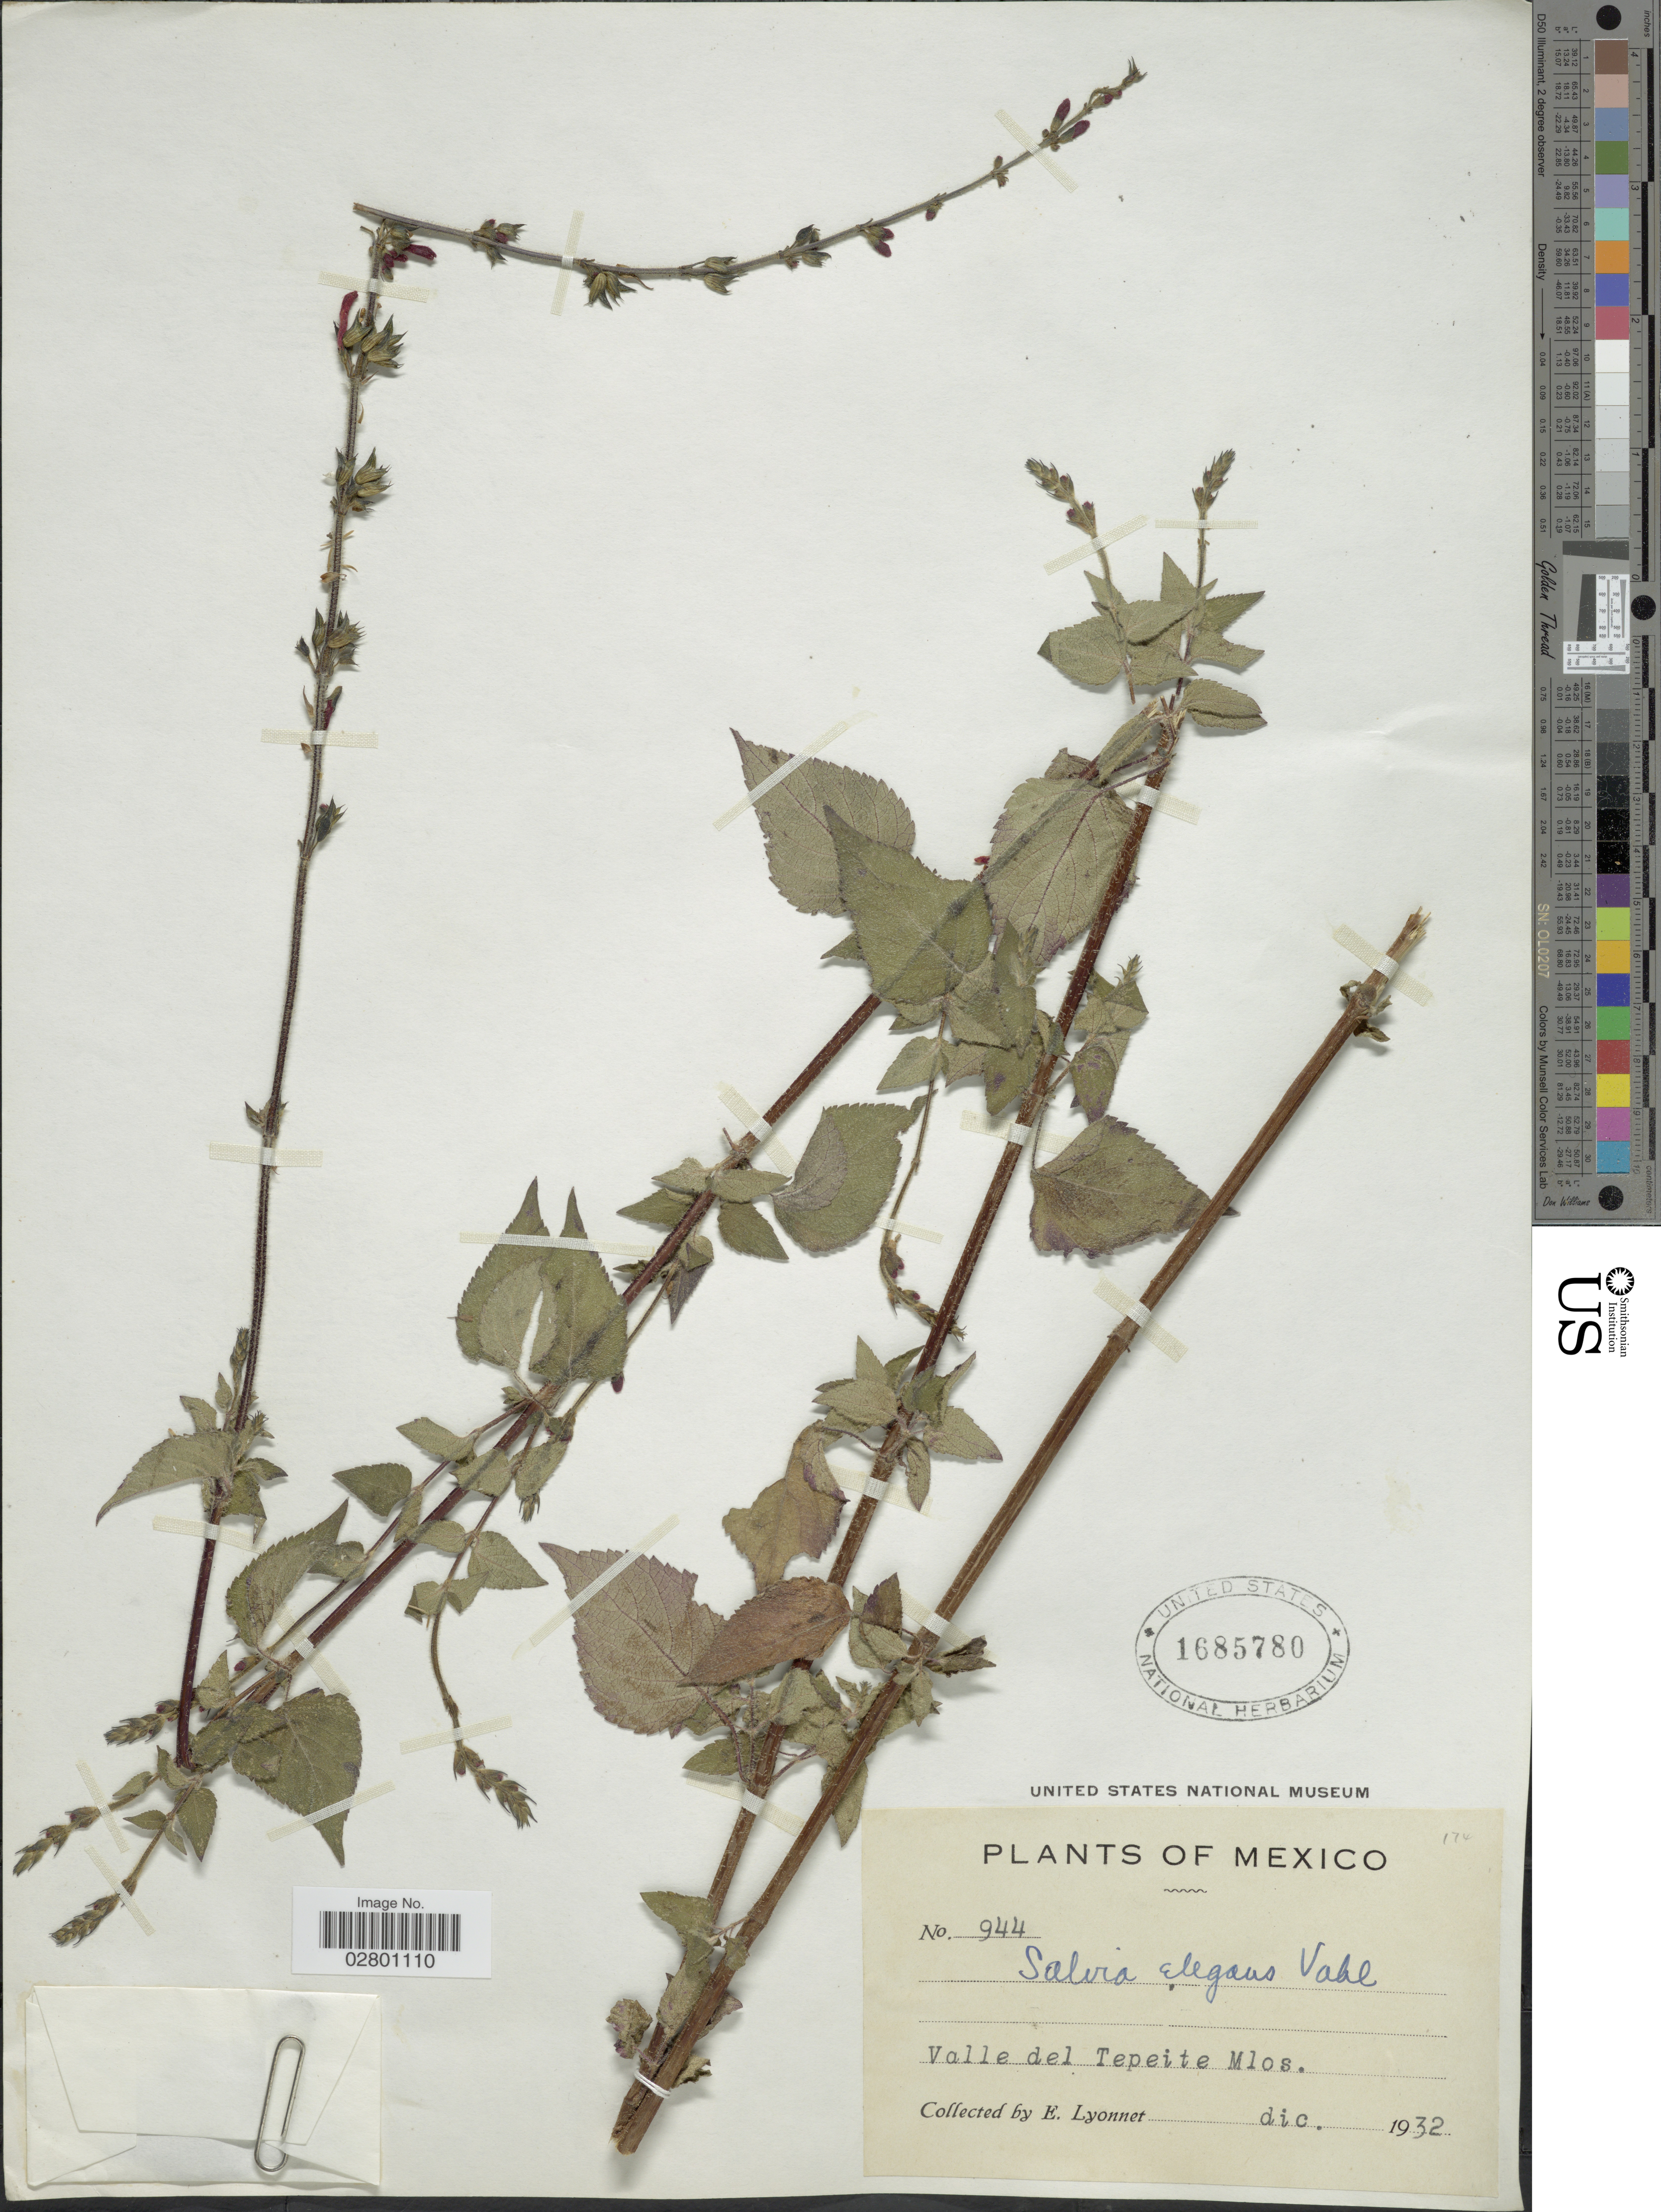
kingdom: Plantae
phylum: Tracheophyta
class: Magnoliopsida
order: Lamiales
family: Lamiaceae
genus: Salvia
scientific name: Salvia elegans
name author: Vahl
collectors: E. Lyonnet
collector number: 944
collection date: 1932-12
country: Mexico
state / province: Morelos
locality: Valle del Tepeite Mlos.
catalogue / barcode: US 1685780